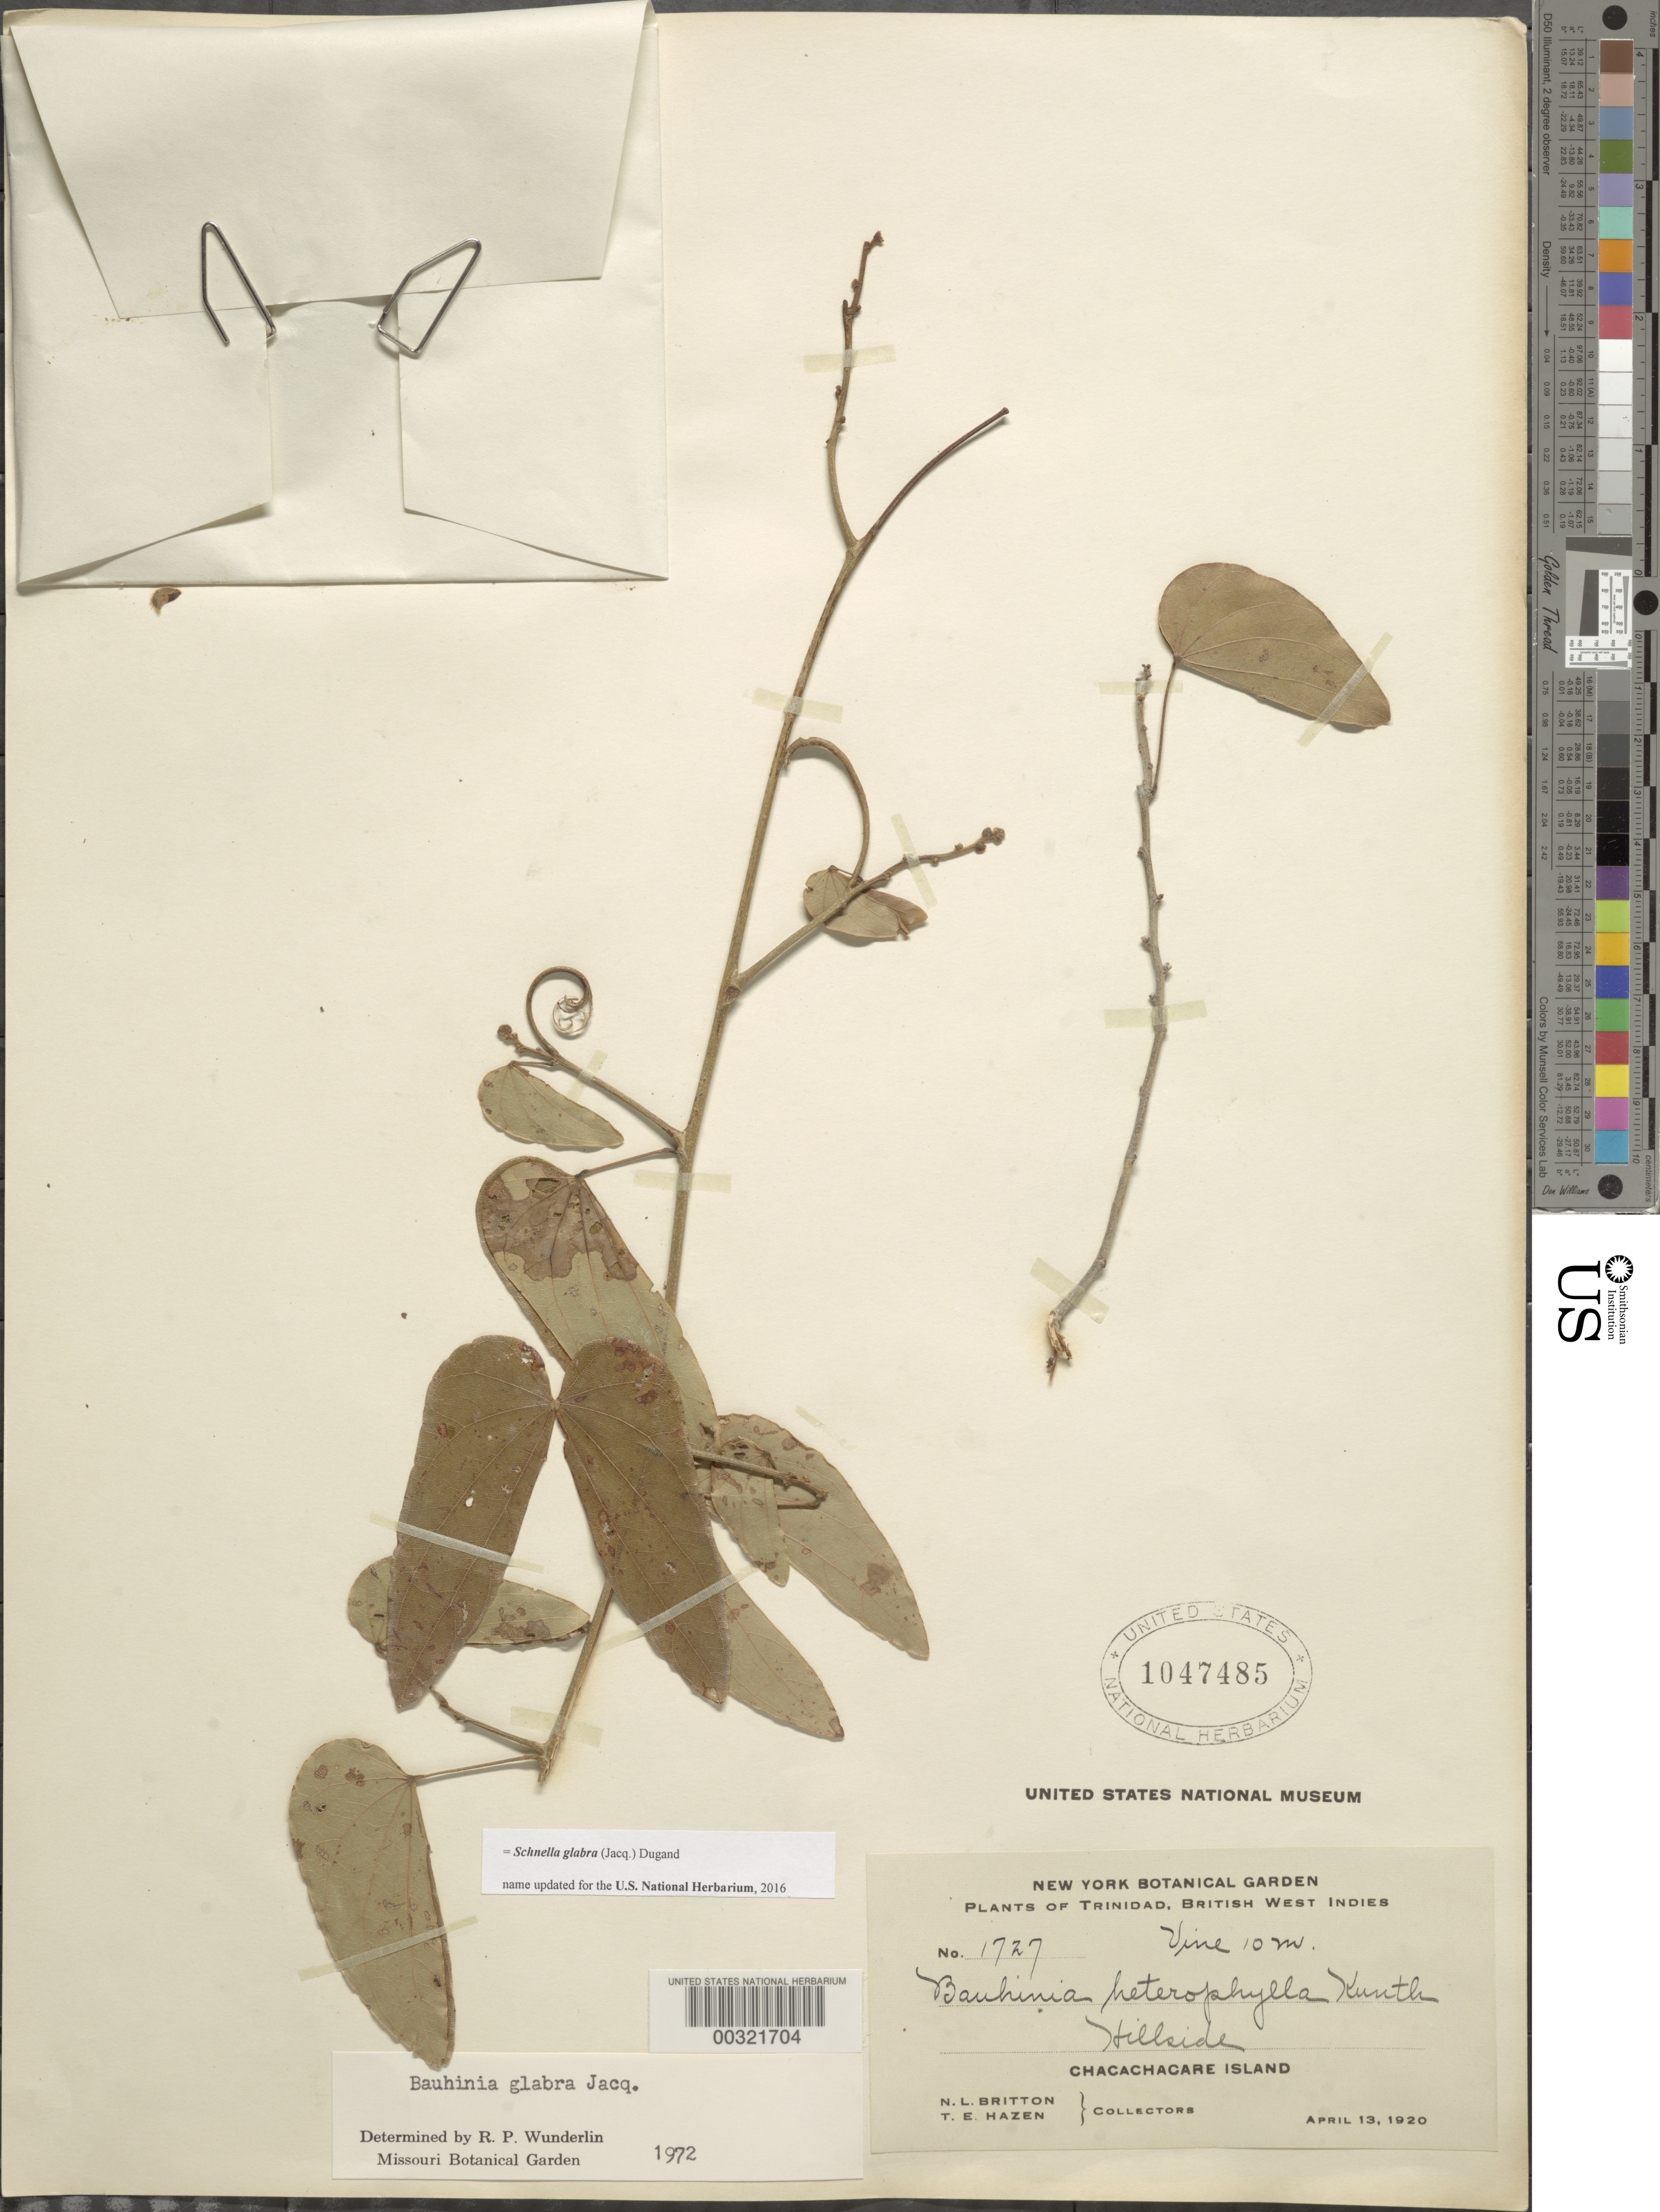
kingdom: Plantae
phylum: Tracheophyta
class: Magnoliopsida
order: Fabales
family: Fabaceae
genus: Schnella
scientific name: Schnella glabra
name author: (Jacq.) Dugand G.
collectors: N. Britton & T. E. Hazen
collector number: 1727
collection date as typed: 13 Apr 1920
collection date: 1920-04-13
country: Trinidad and Tobago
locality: Chacachacare is.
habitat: Hillside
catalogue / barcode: US 1047485